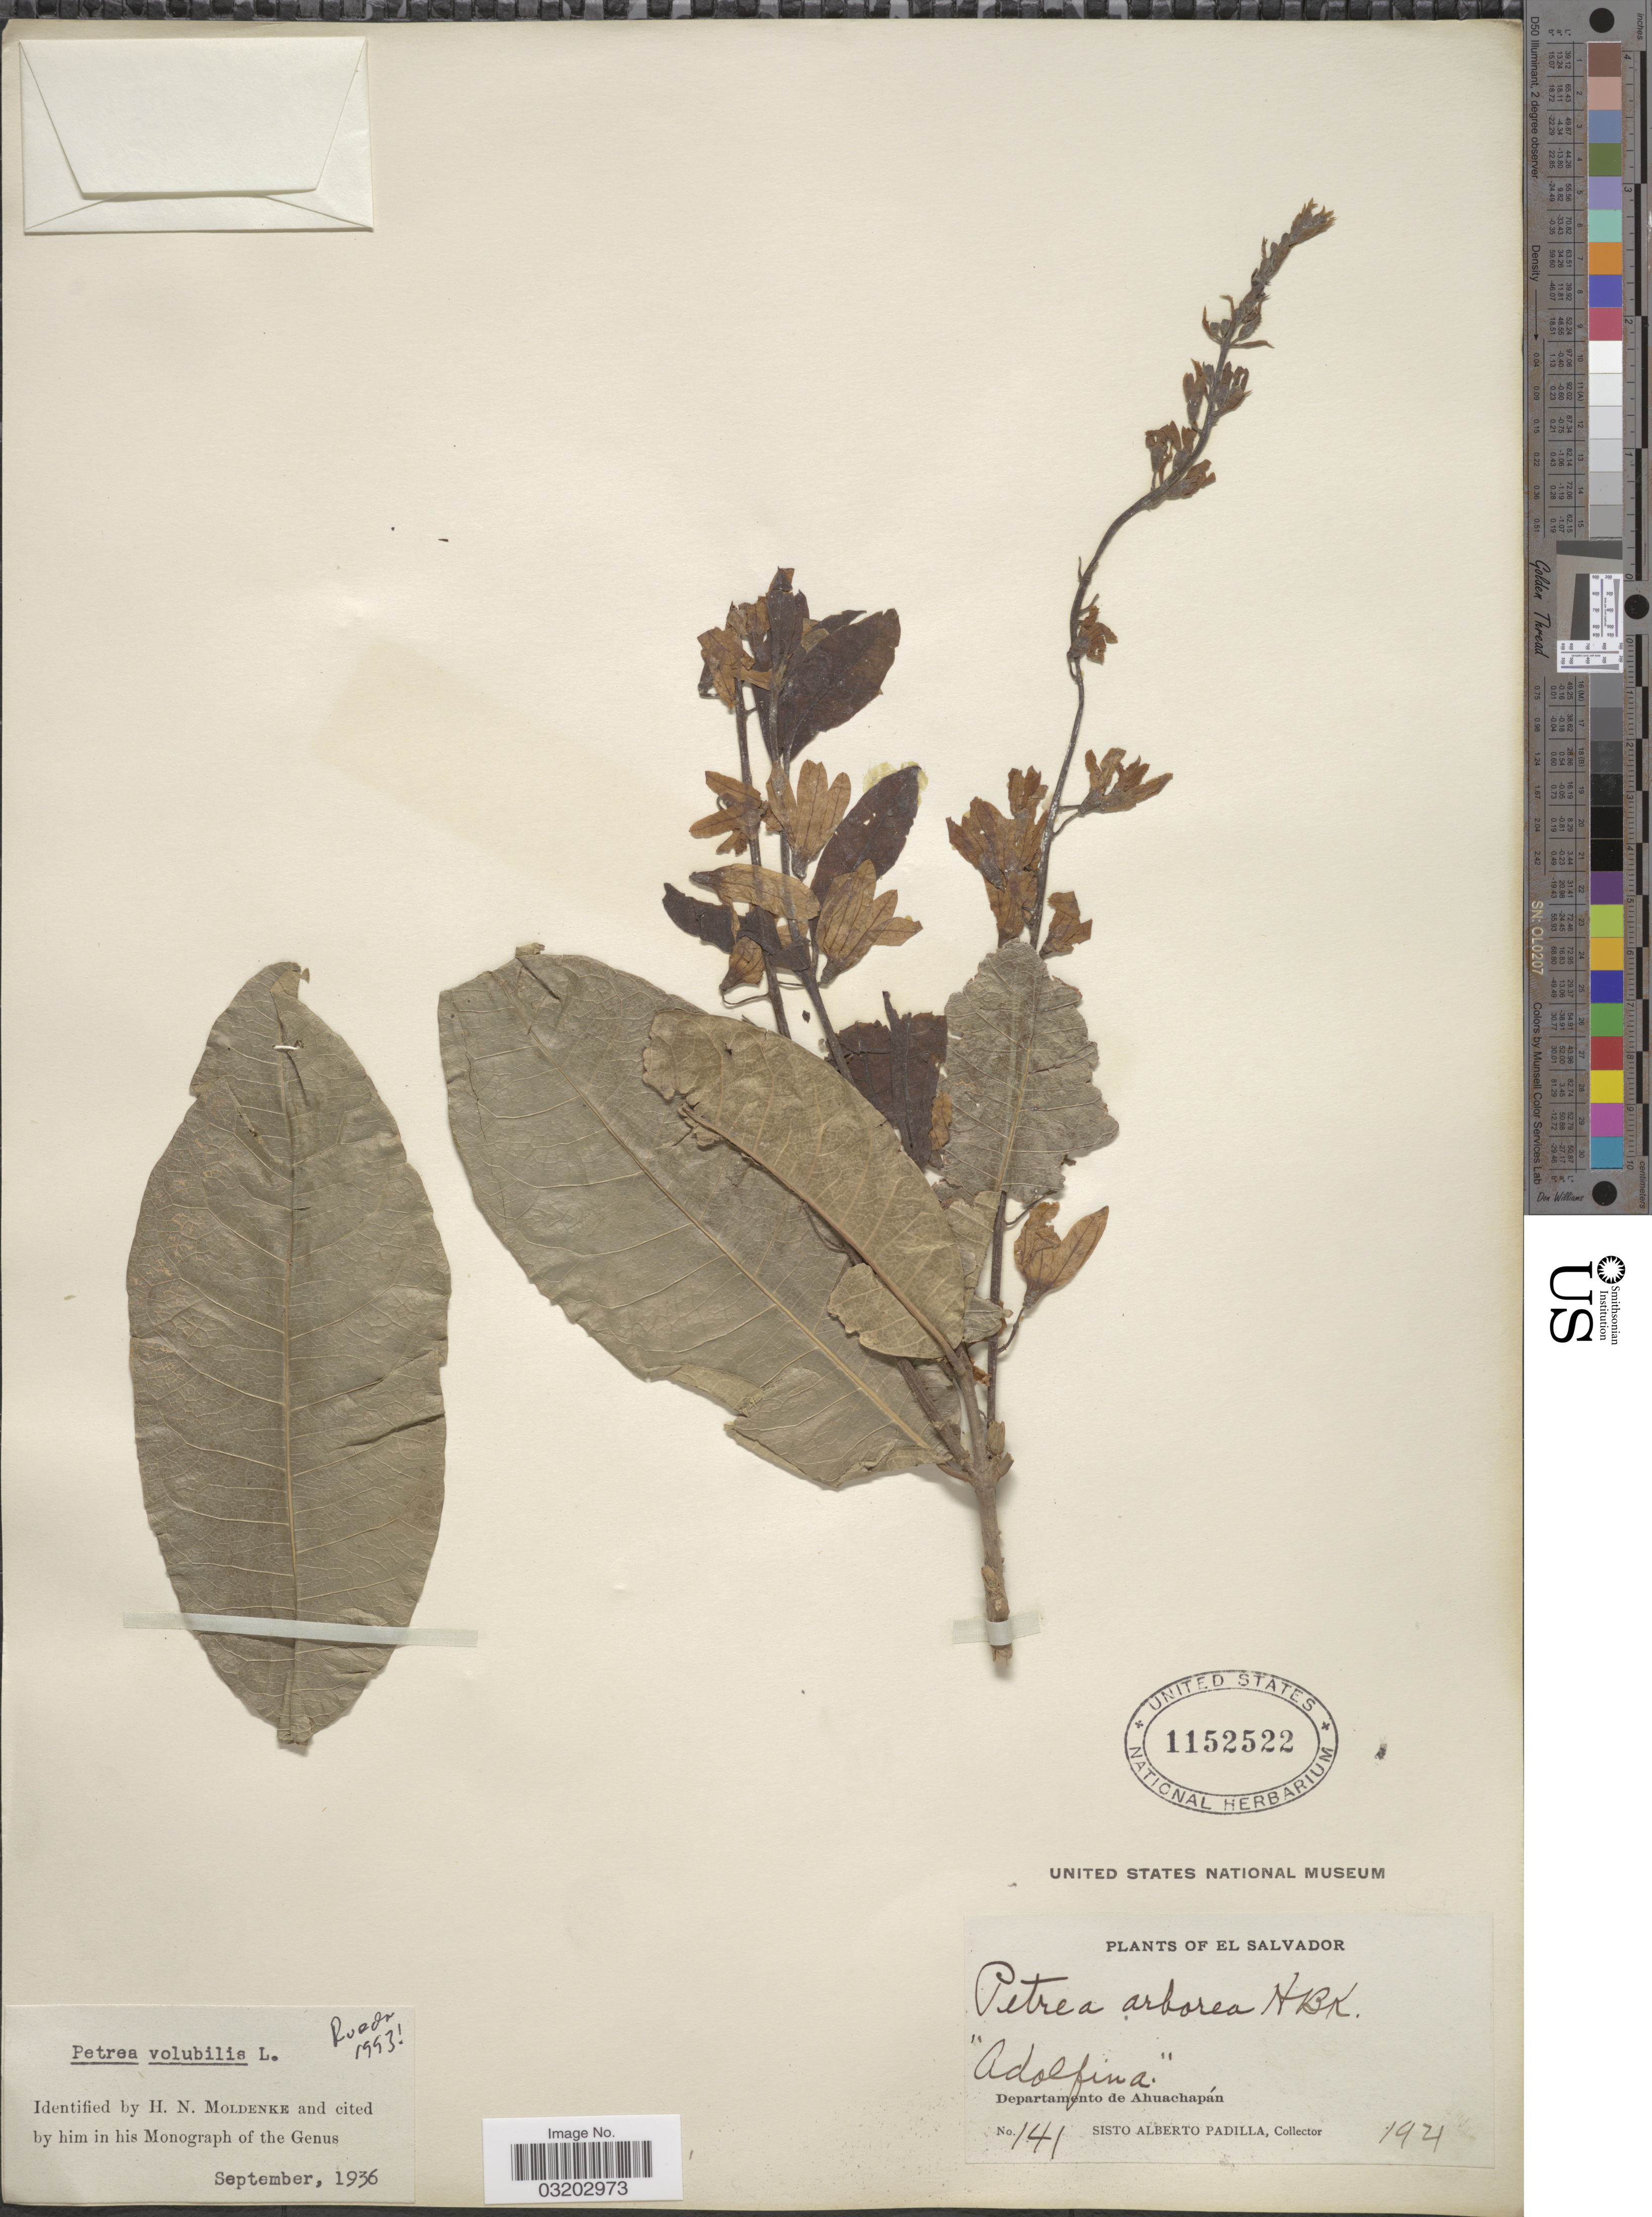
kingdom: Plantae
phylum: Tracheophyta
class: Magnoliopsida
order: Lamiales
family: Verbenaceae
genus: Petrea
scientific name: Petrea volubilis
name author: L.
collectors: S. A. Padilla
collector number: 141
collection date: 1921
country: El Salvador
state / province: Ahuachapan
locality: Departamento de Ahuachapán.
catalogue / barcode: US 1152522